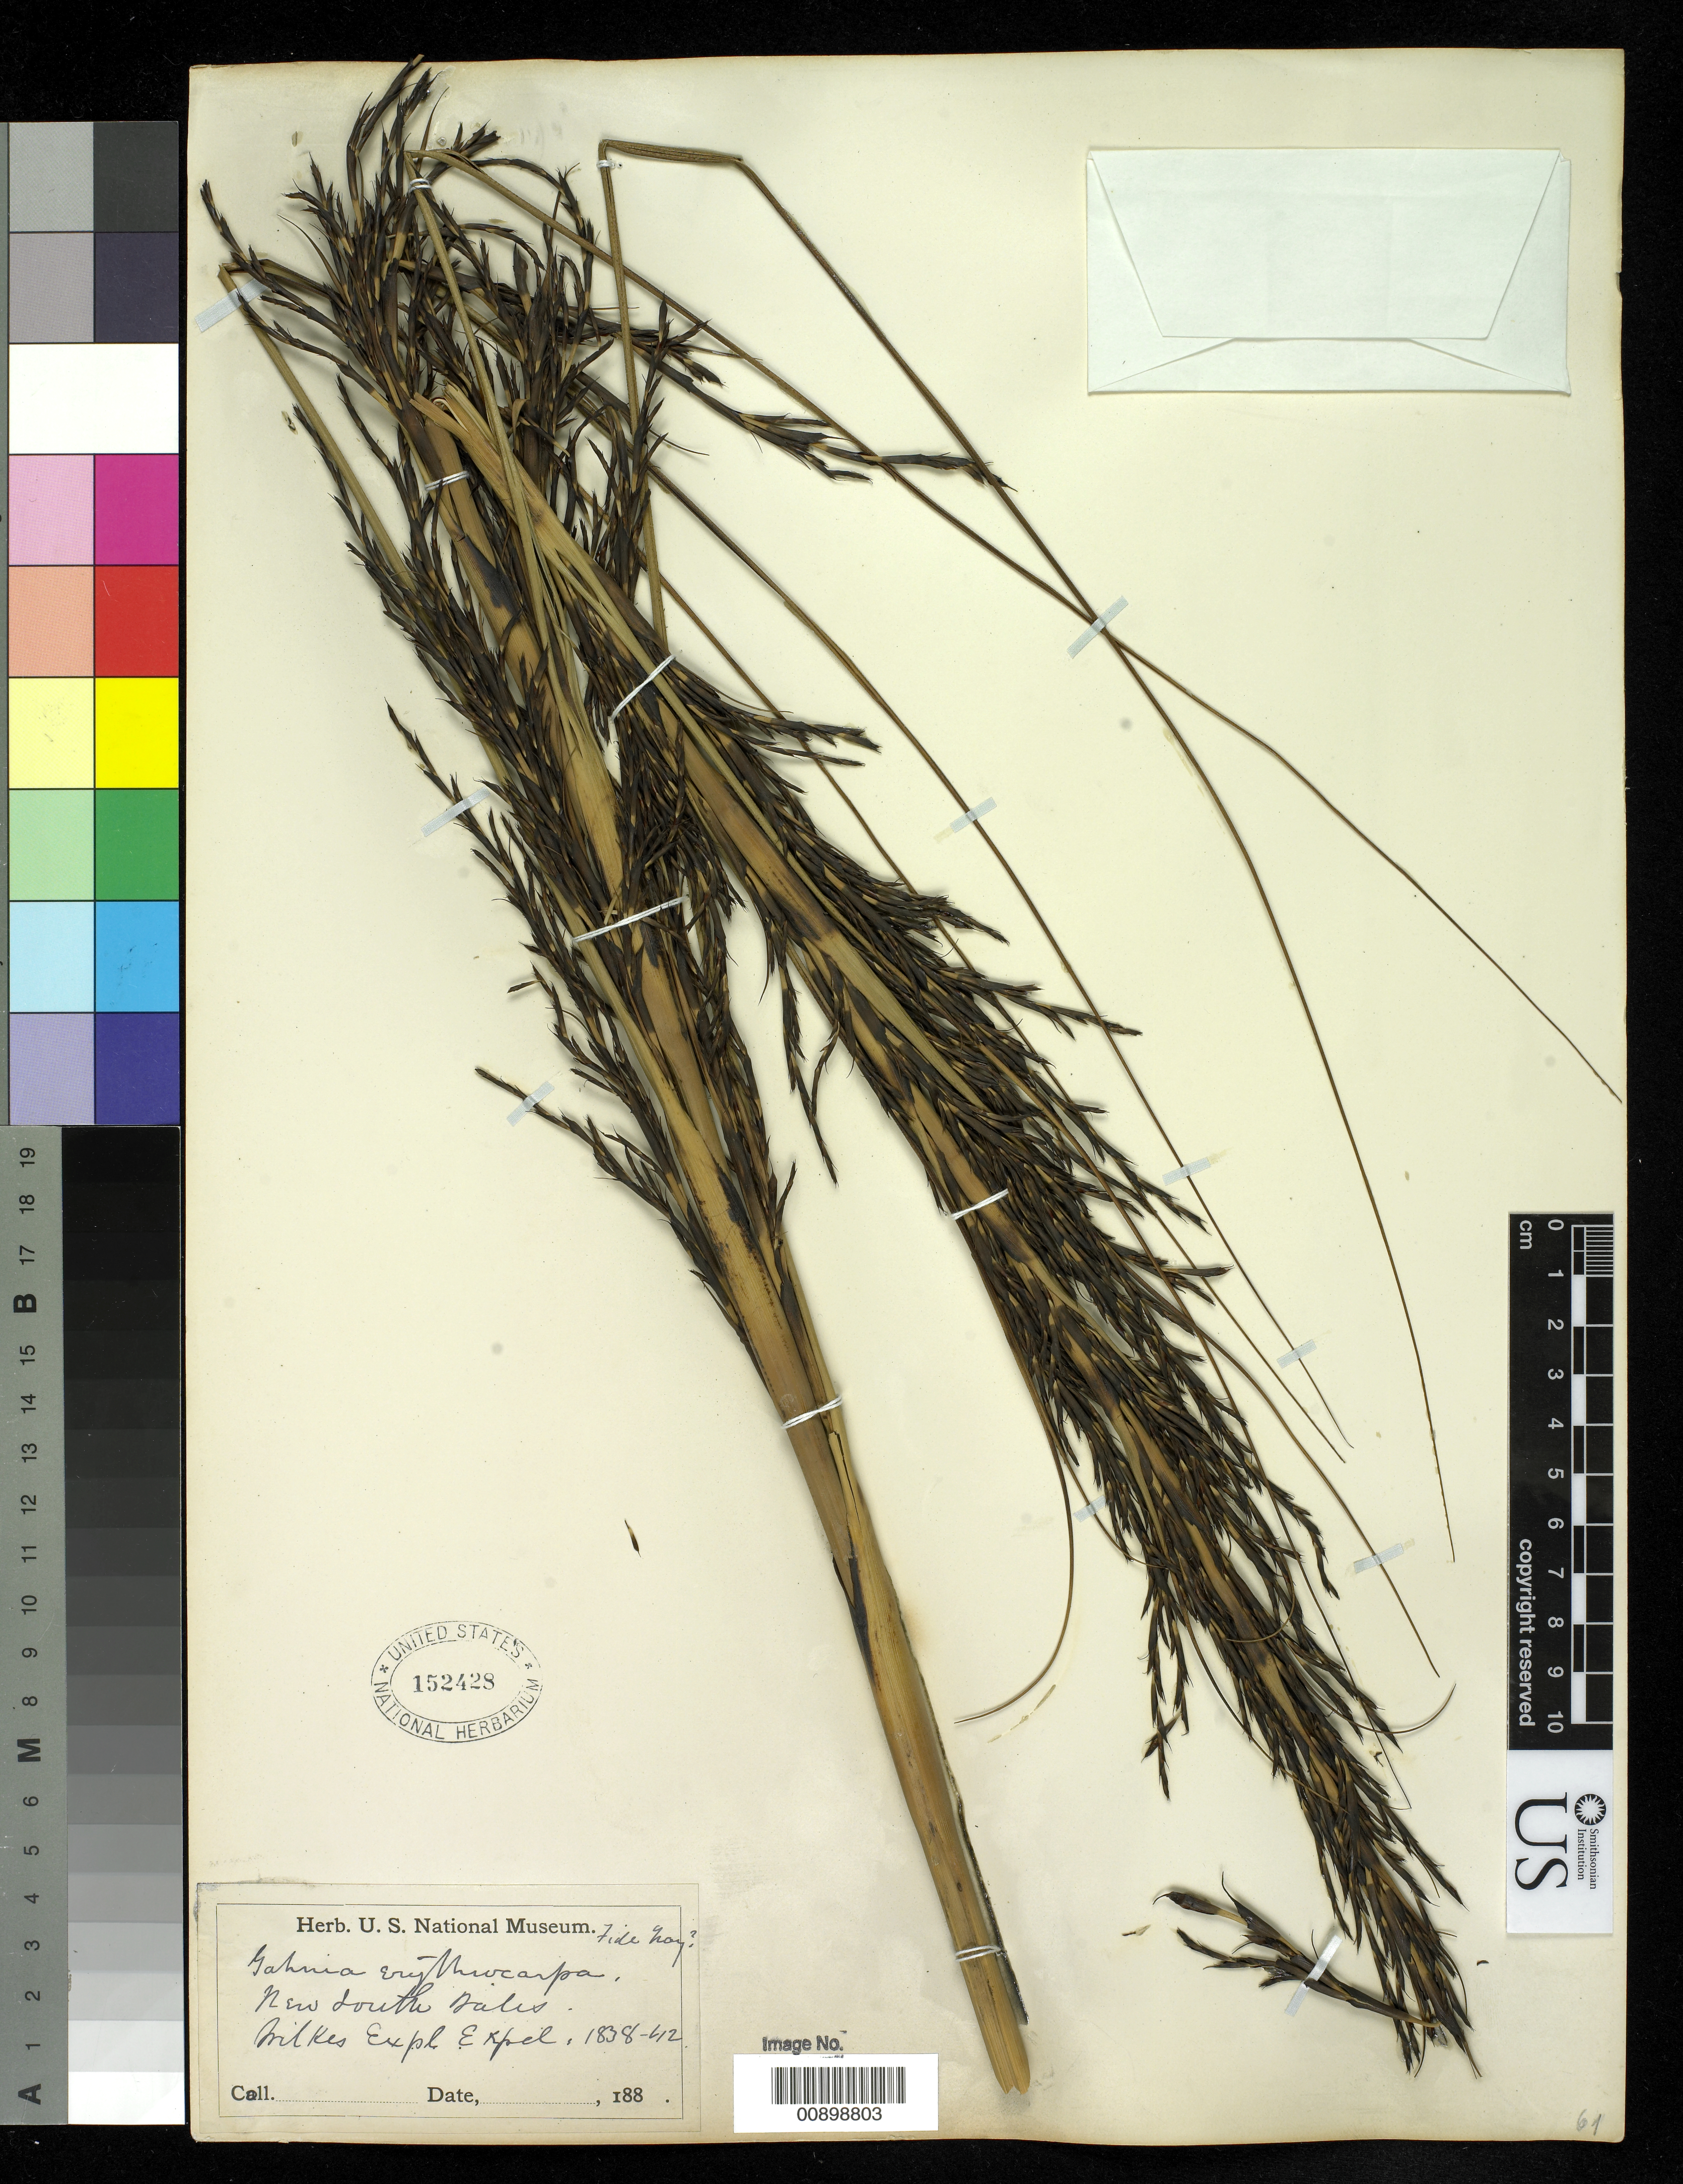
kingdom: Plantae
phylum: Tracheophyta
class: Liliopsida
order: Poales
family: Cyperaceae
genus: Gahnia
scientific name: Gahnia erythrocarpa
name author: R. Br.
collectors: Wilkes Explor. Exped.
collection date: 1838/1842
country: Australia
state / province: New South Wales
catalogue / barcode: US 152428